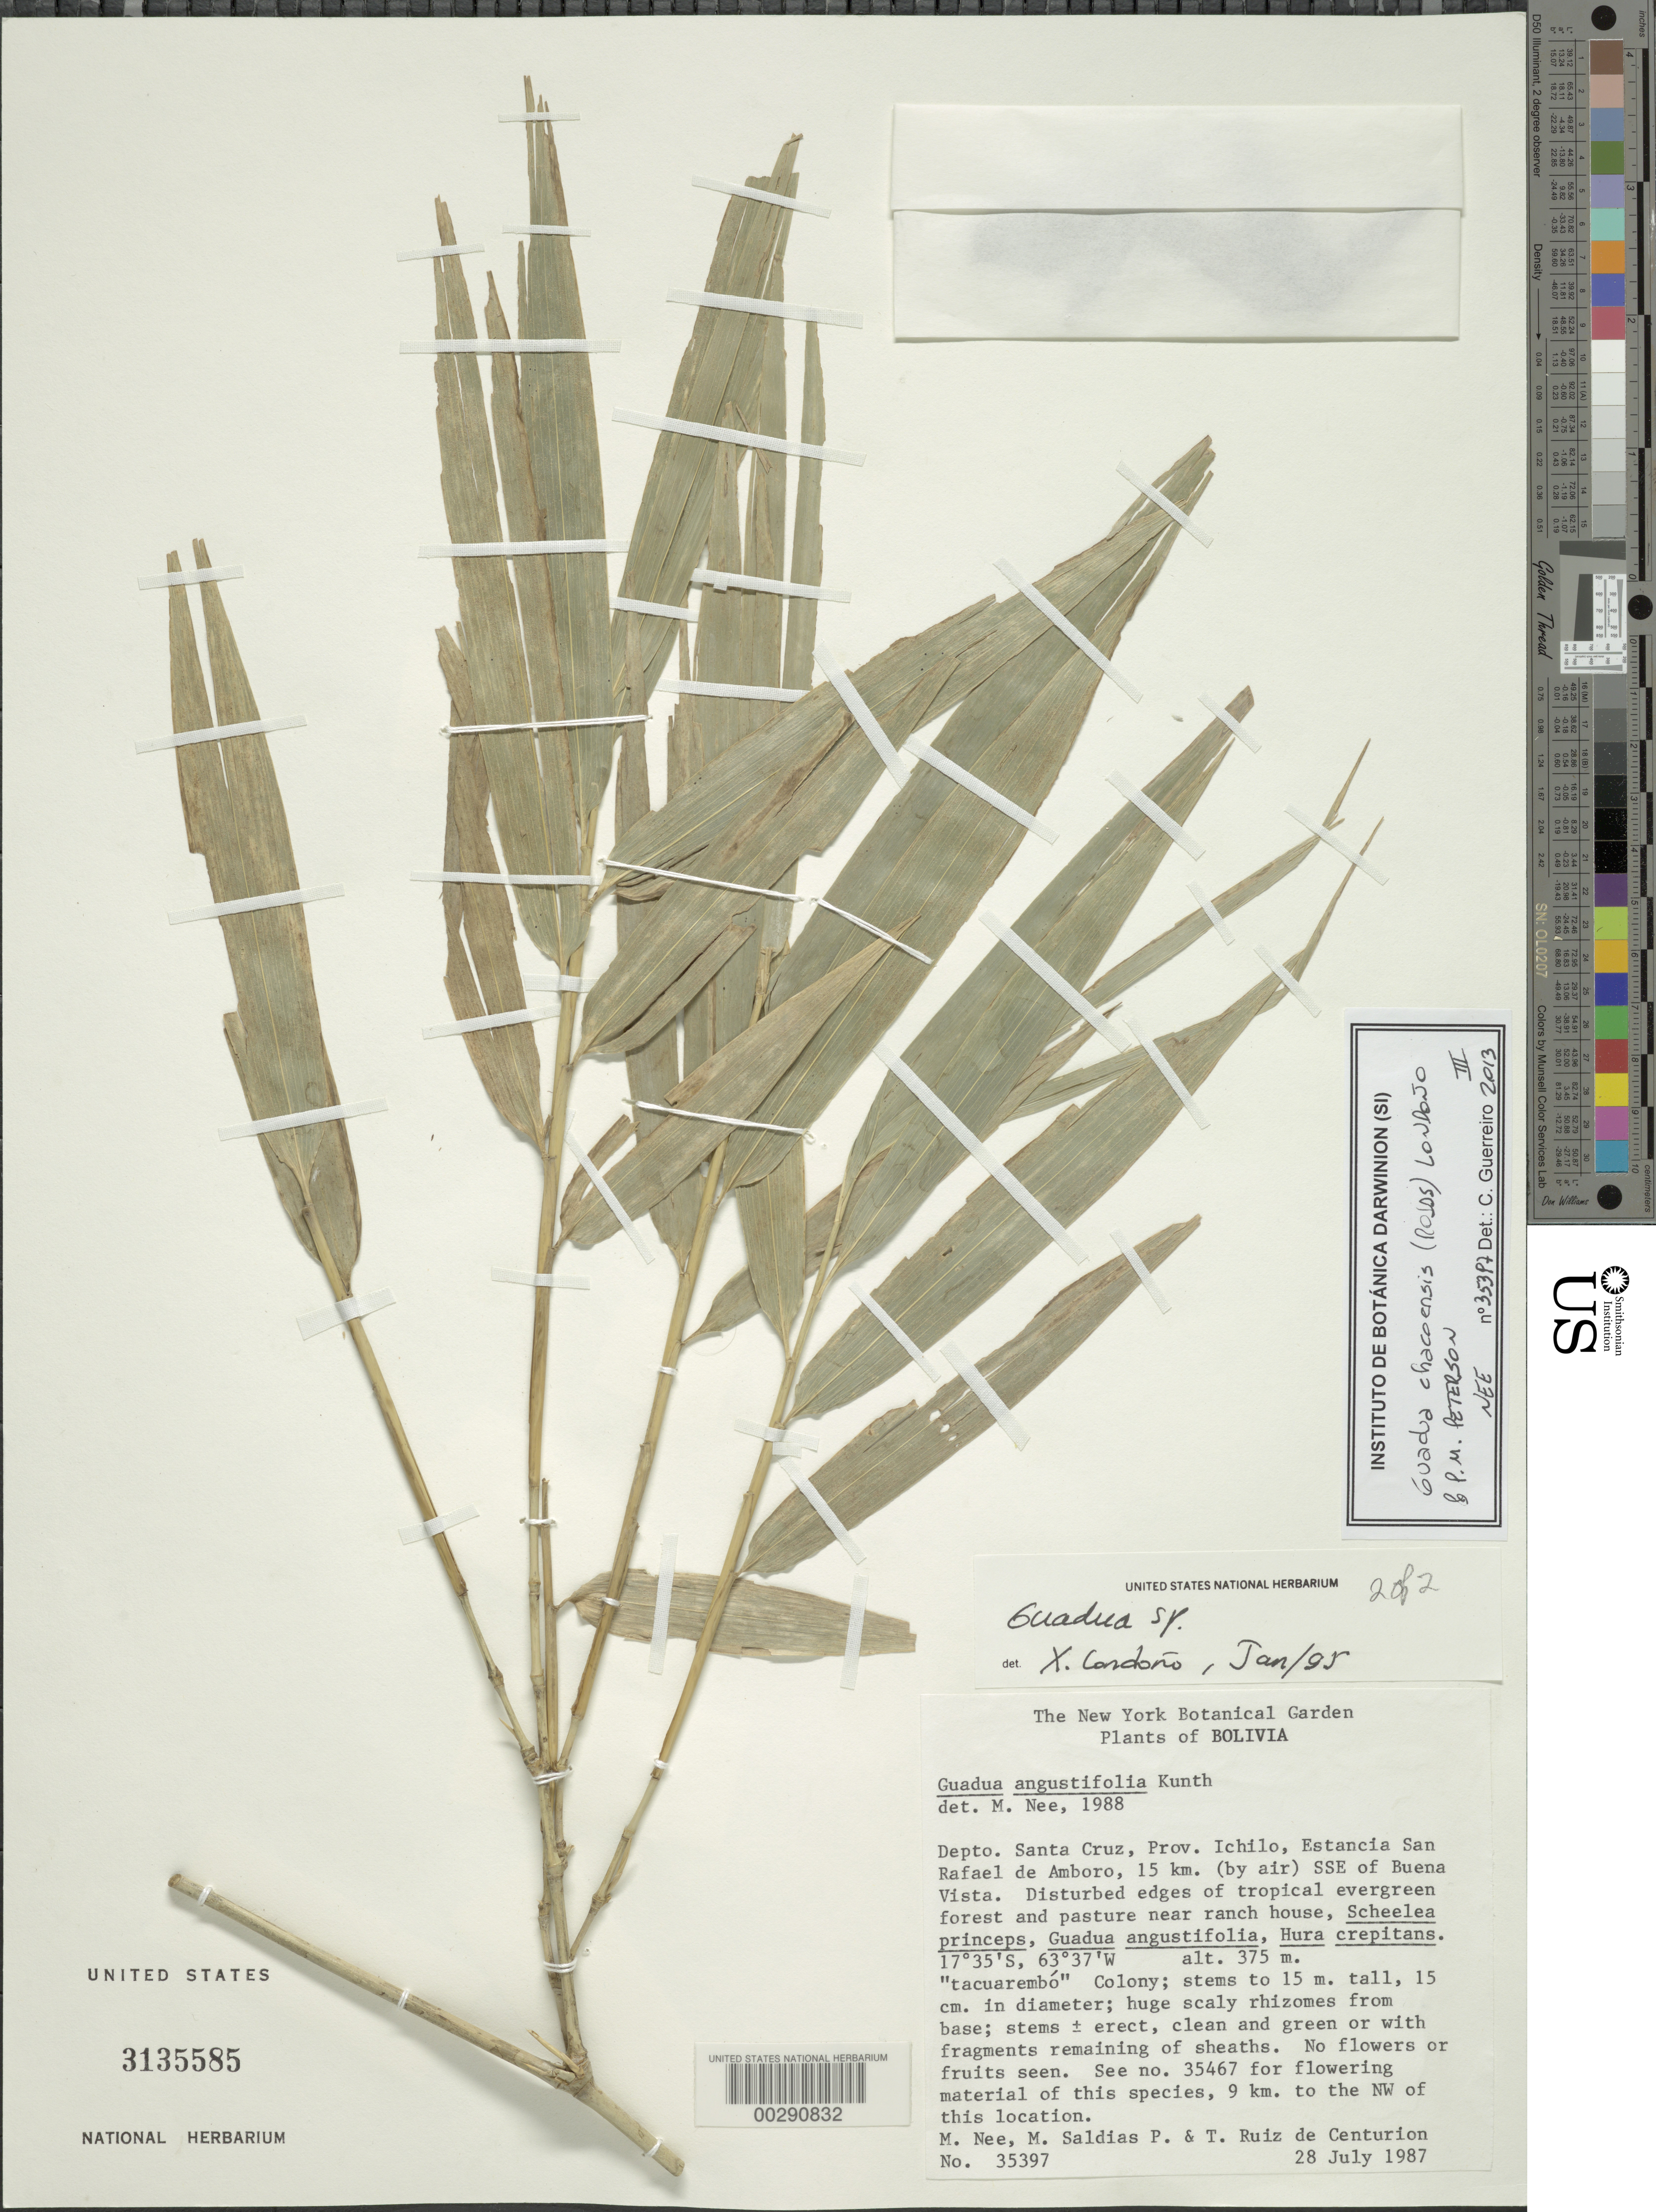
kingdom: Plantae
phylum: Tracheophyta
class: Liliopsida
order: Poales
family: Poaceae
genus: Guadua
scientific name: Guadua chacoensis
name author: (Rojas) Londoño & P.M. Peterson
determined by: Londoño, X., (TULV), Jardin Botanico "Juan Maria Cespedes"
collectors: M. Nee, M. Saldias P. & T. De Centurion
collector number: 35397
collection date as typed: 28 Jul 1987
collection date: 1987-07-28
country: Bolivia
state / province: Santa Cruz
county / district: Ichilo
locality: Estancia San Rafael do Amboro, 15 km (by air) SSE of Buena Vista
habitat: Disturbed edges of tropical evergreen forest and pasture near ranch house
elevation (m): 375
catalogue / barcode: US 3135585